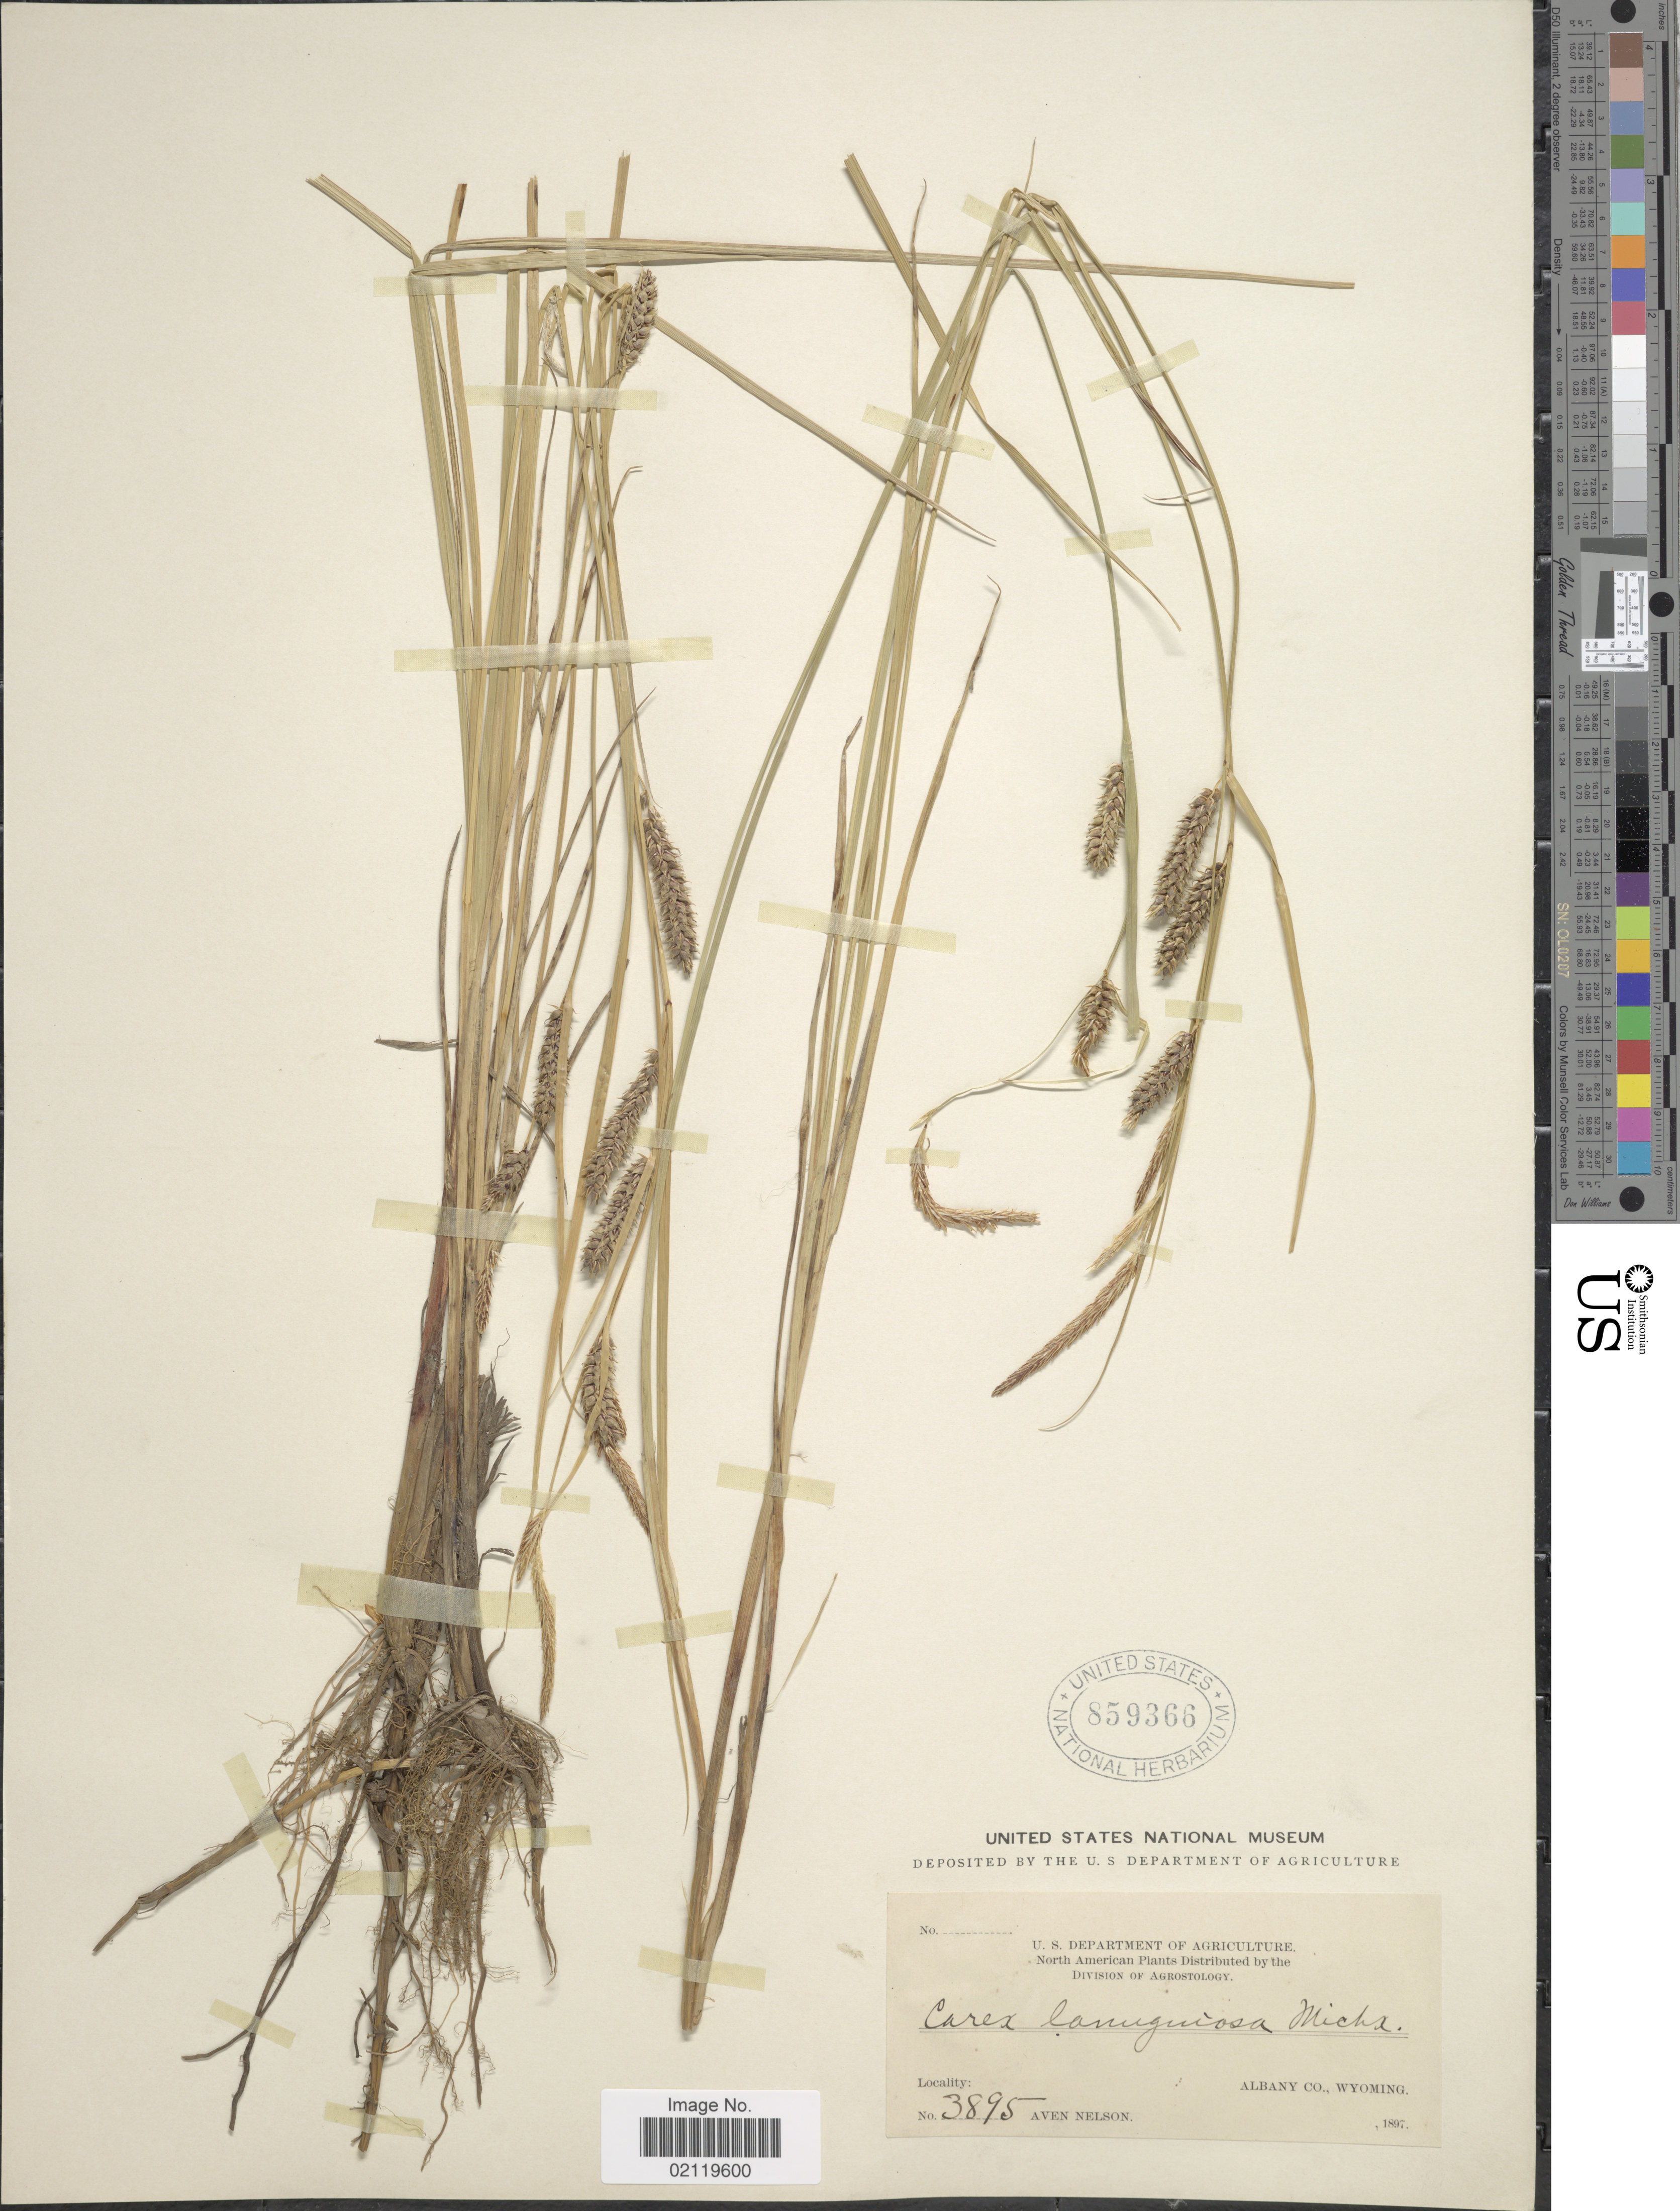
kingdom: Plantae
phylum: Tracheophyta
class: Liliopsida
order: Poales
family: Cyperaceae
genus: Carex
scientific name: Carex pellita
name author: Muhl. ex Willd.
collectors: A. Nelson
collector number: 3895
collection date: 1897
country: United States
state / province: Wyoming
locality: Albany Co.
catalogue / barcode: US 859366